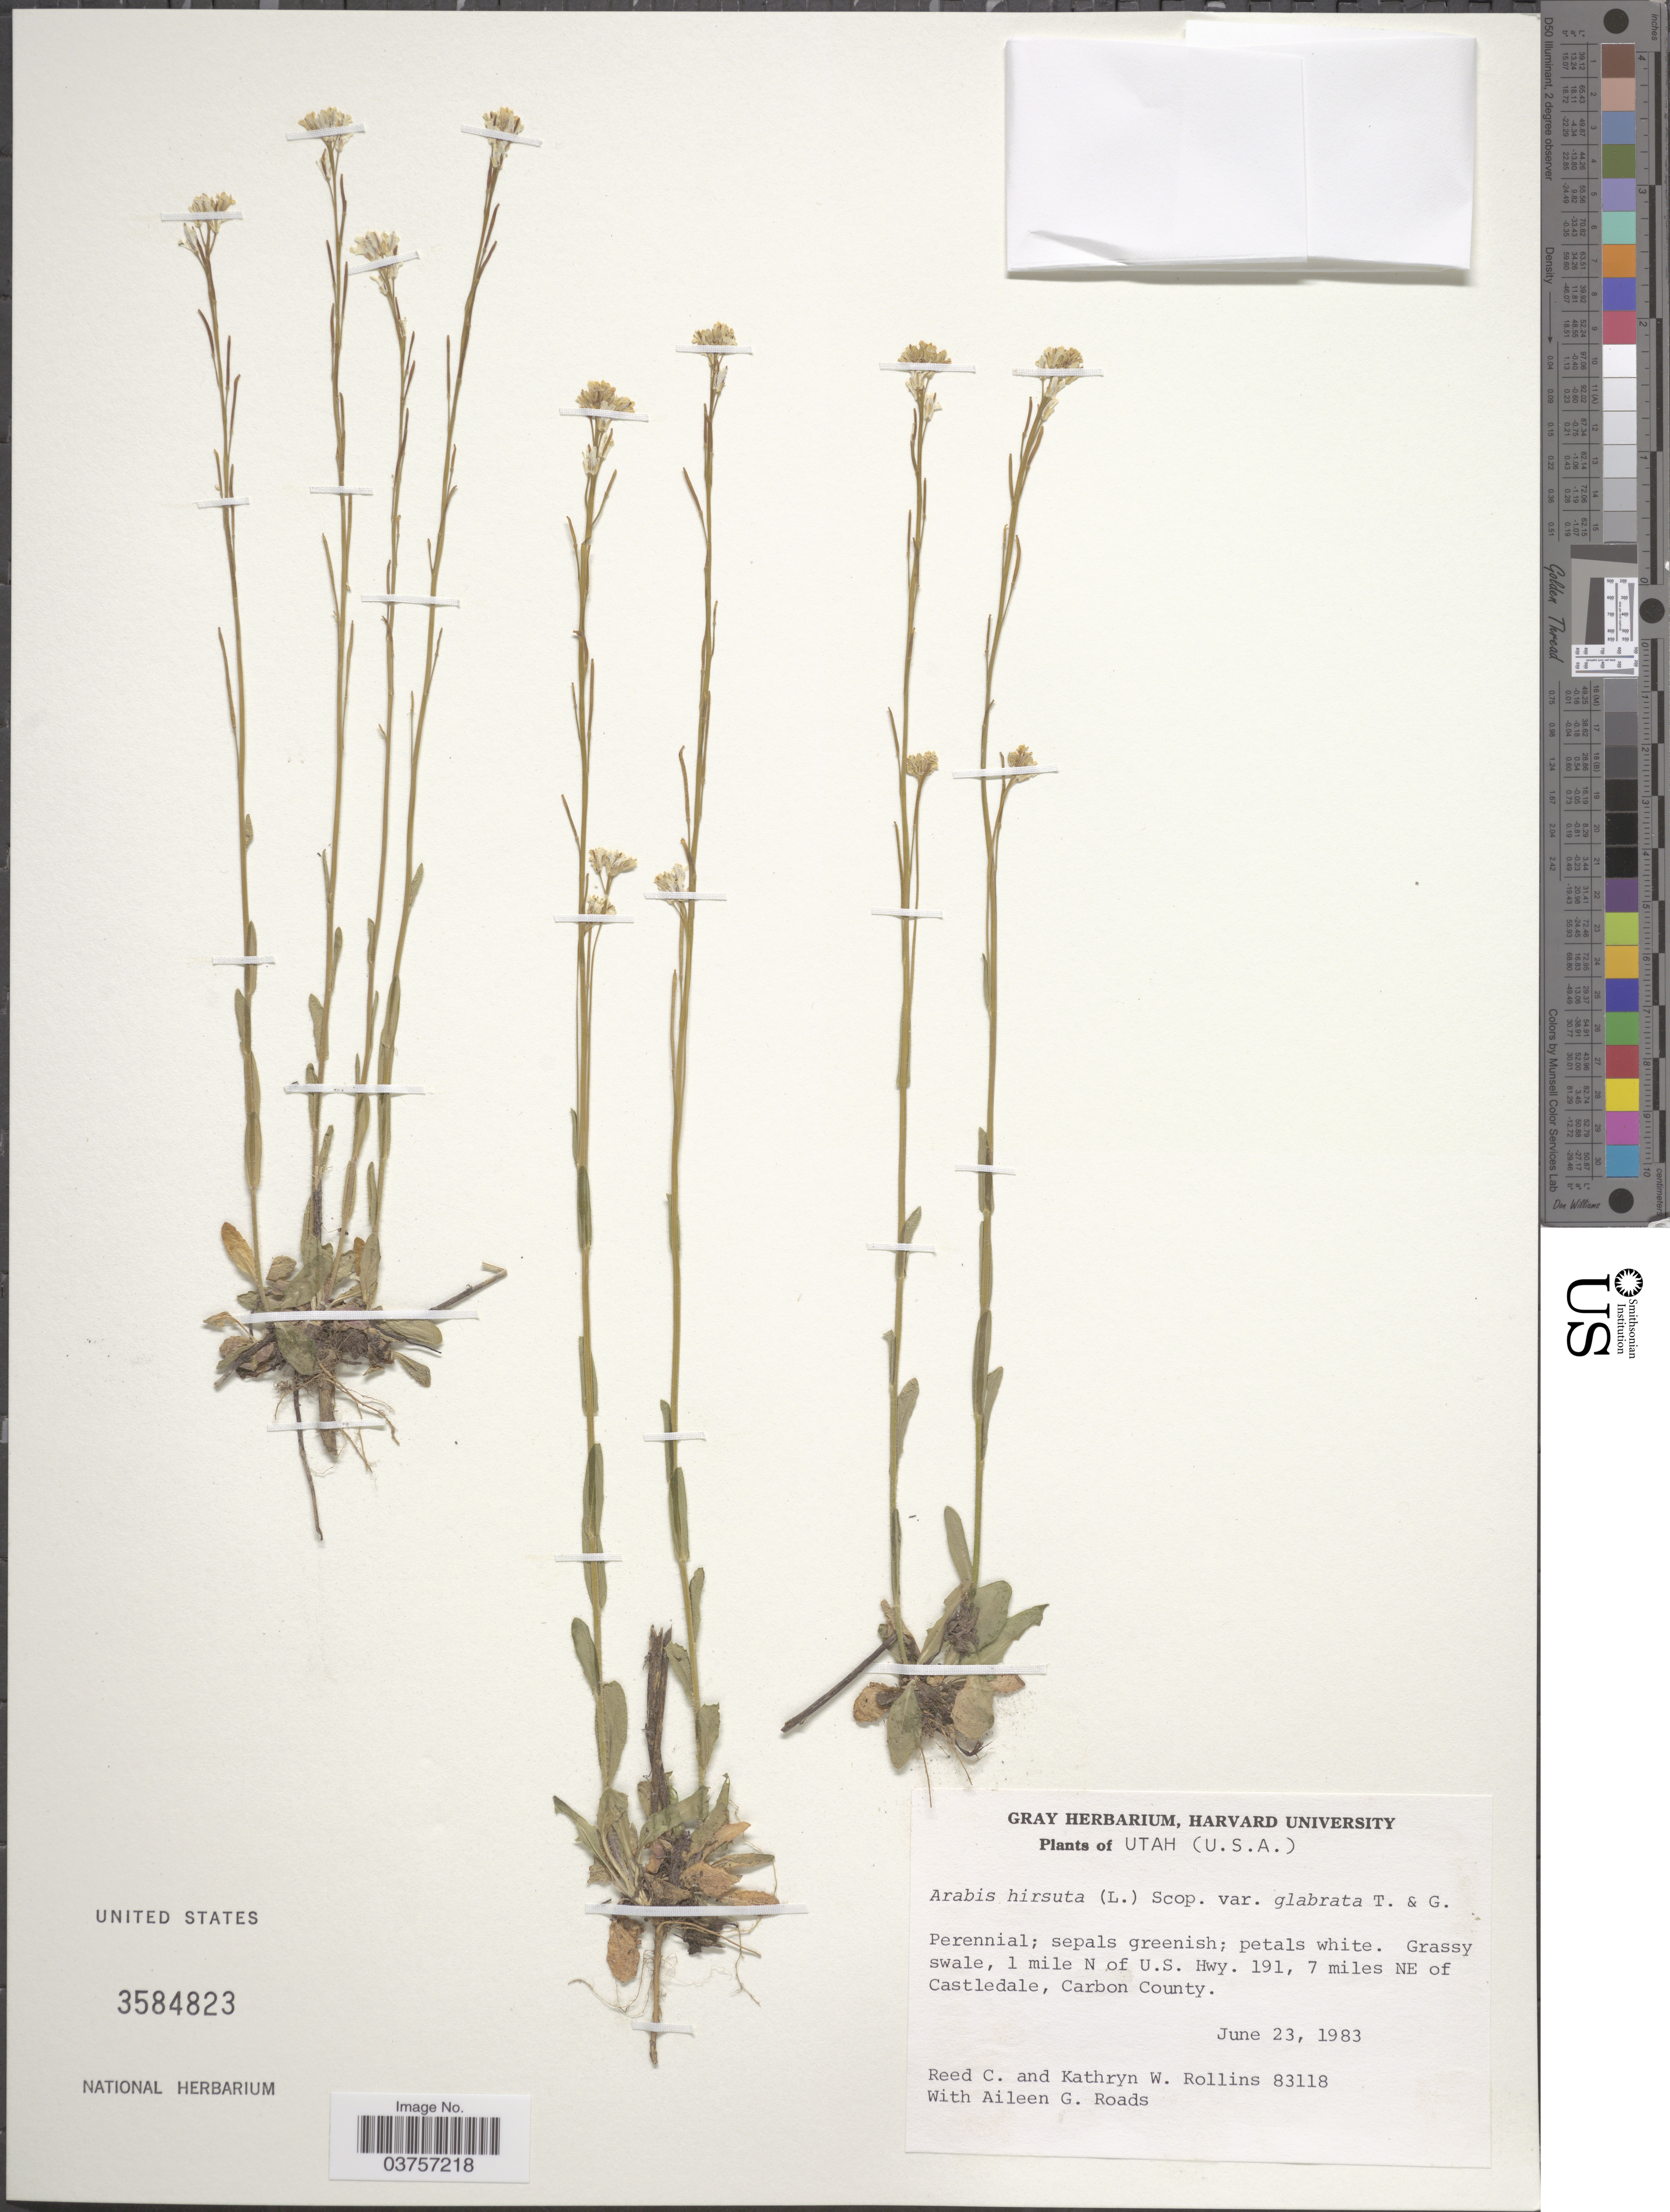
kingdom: Plantae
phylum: Tracheophyta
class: Magnoliopsida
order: Brassicales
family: Brassicaceae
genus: Arabis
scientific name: Arabis hirsuta var. glabrata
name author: Torr. & A. Gray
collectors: R. C. Rollins, K. W. Rollins & A. Roads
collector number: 83118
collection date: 1983-06-23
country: United States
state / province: Utah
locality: Grassy swale, 1 mile N of U.S. Hwy. 191, 7 miles NE of Castledale, Carbon County.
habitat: grassy swale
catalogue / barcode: US 3584823